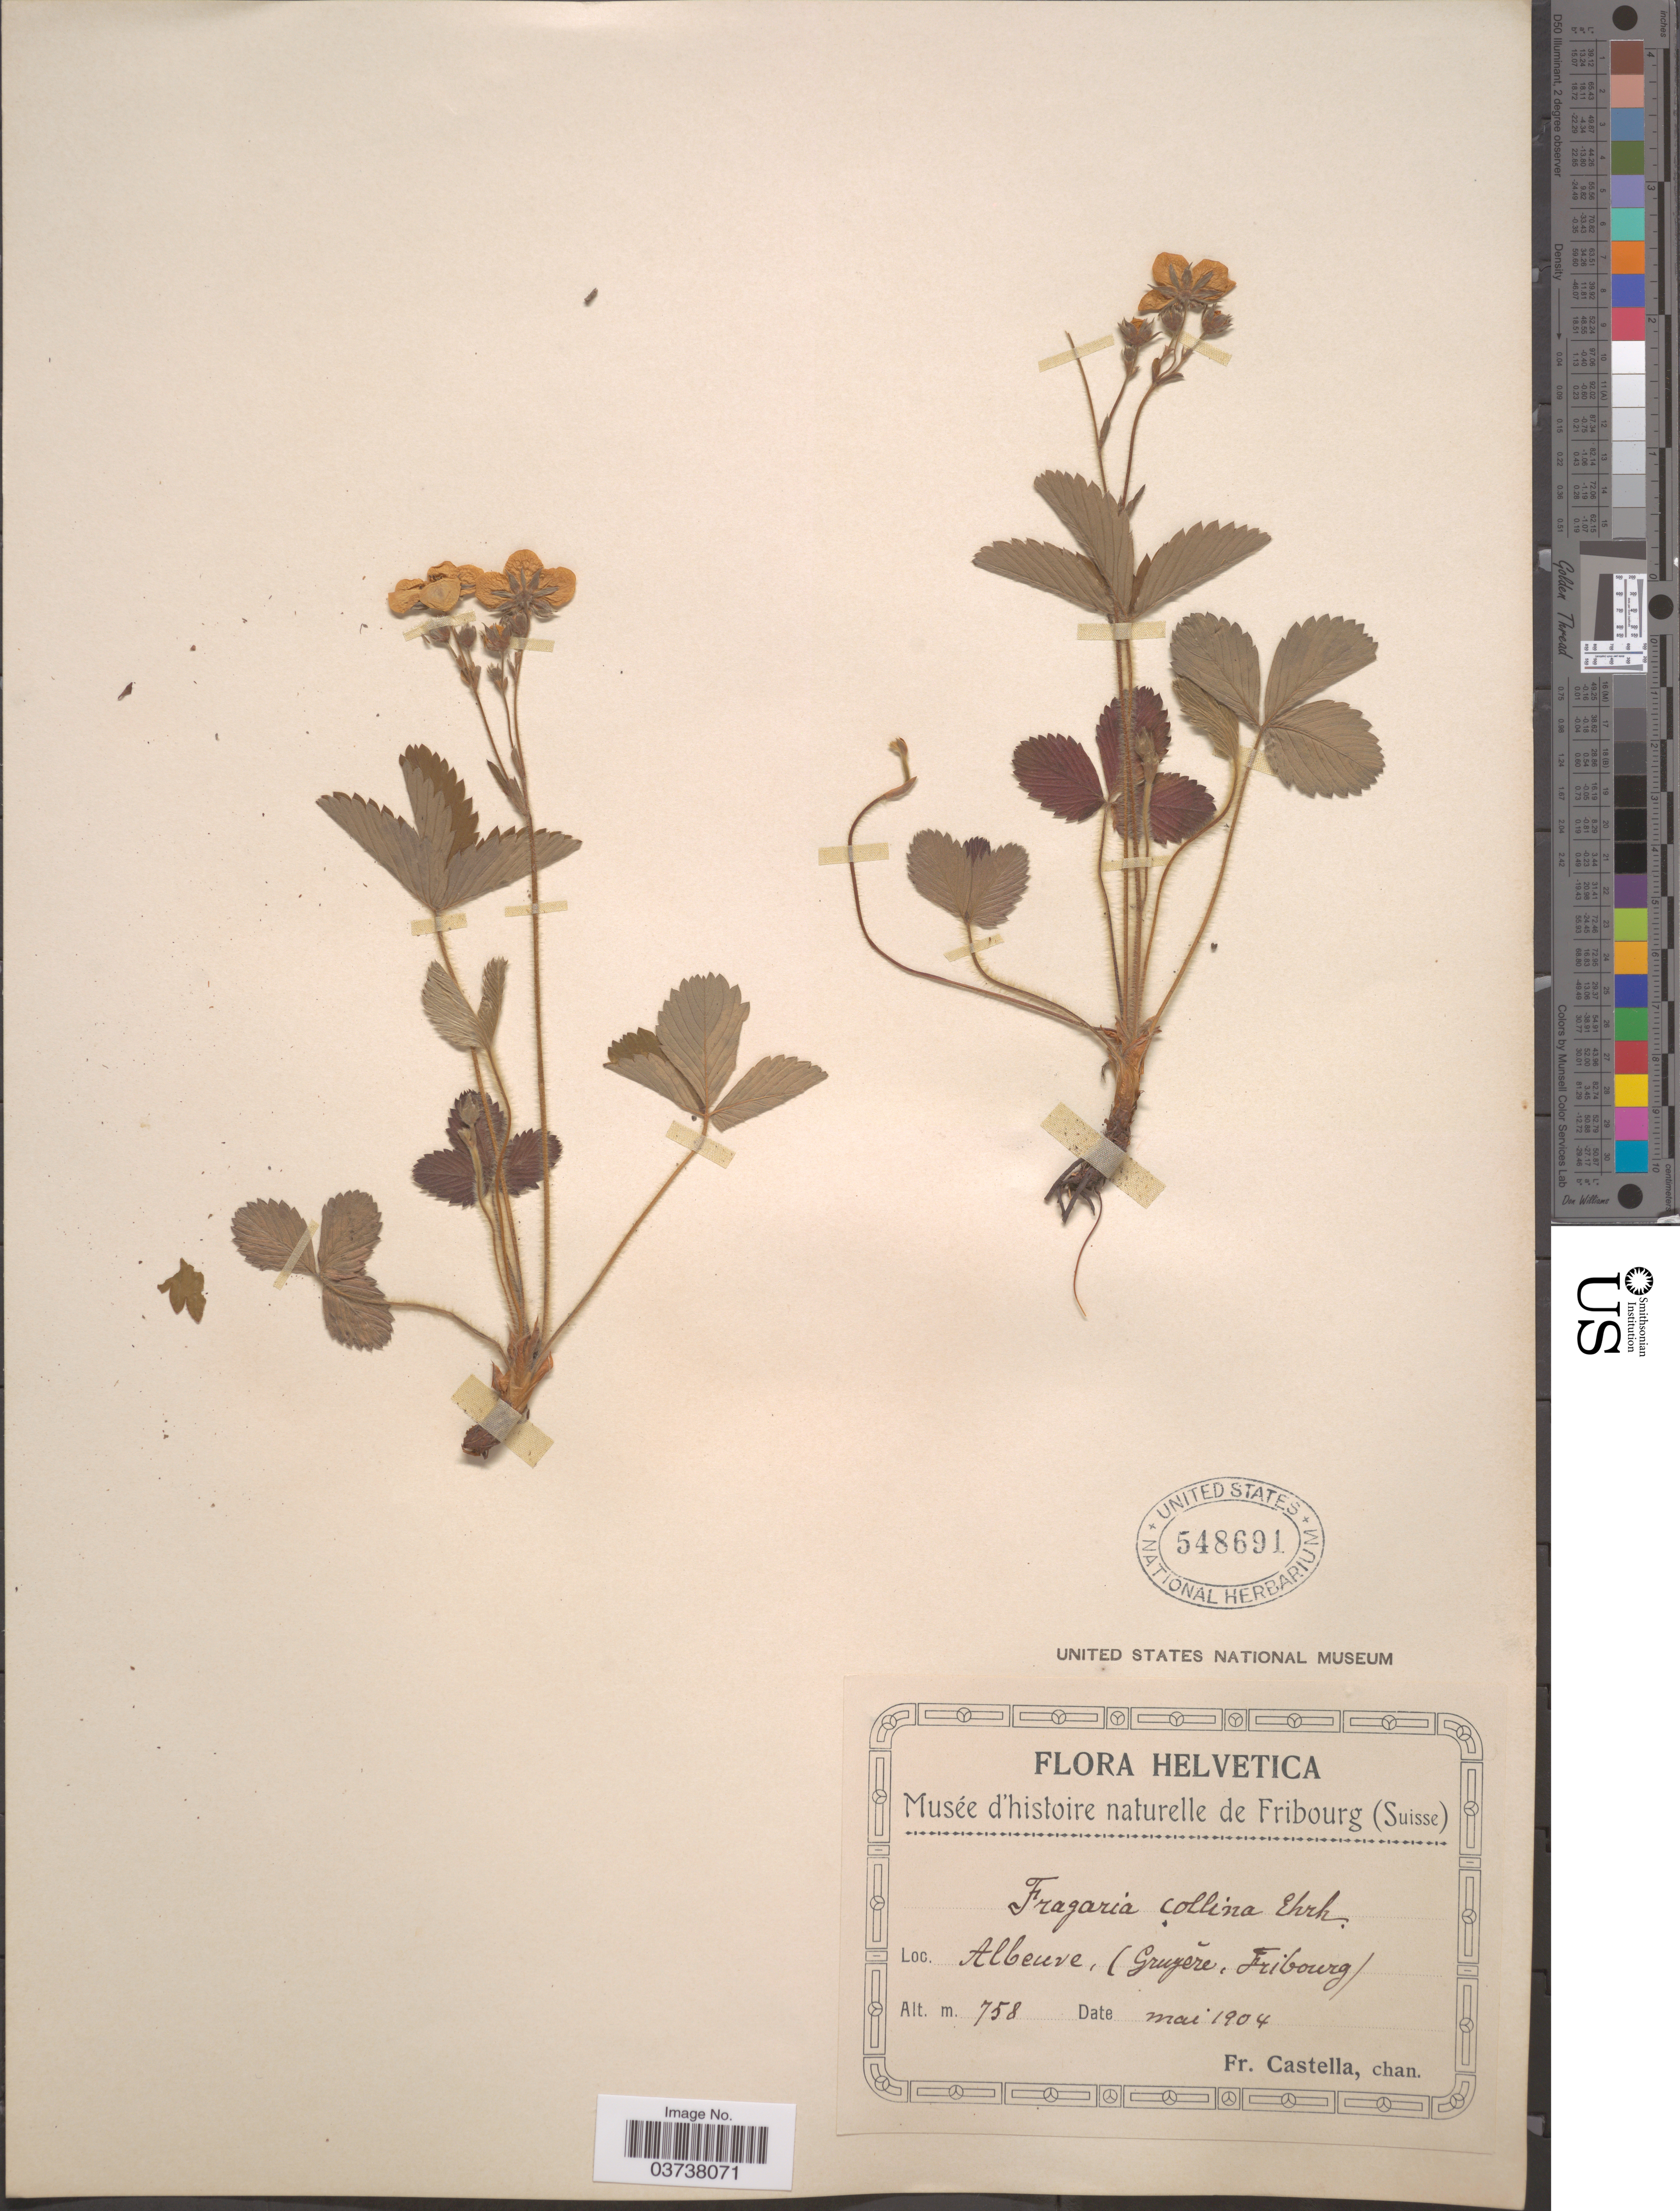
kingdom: Plantae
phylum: Tracheophyta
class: Magnoliopsida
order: Rosales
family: Rosaceae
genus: Fragaria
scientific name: Fragaria collina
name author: Ehrh.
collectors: Fr. Castella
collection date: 1904-05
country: Switzerland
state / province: Fribourg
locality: Helvetica. Albeuve, (Gruyére).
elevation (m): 758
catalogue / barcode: US 548691